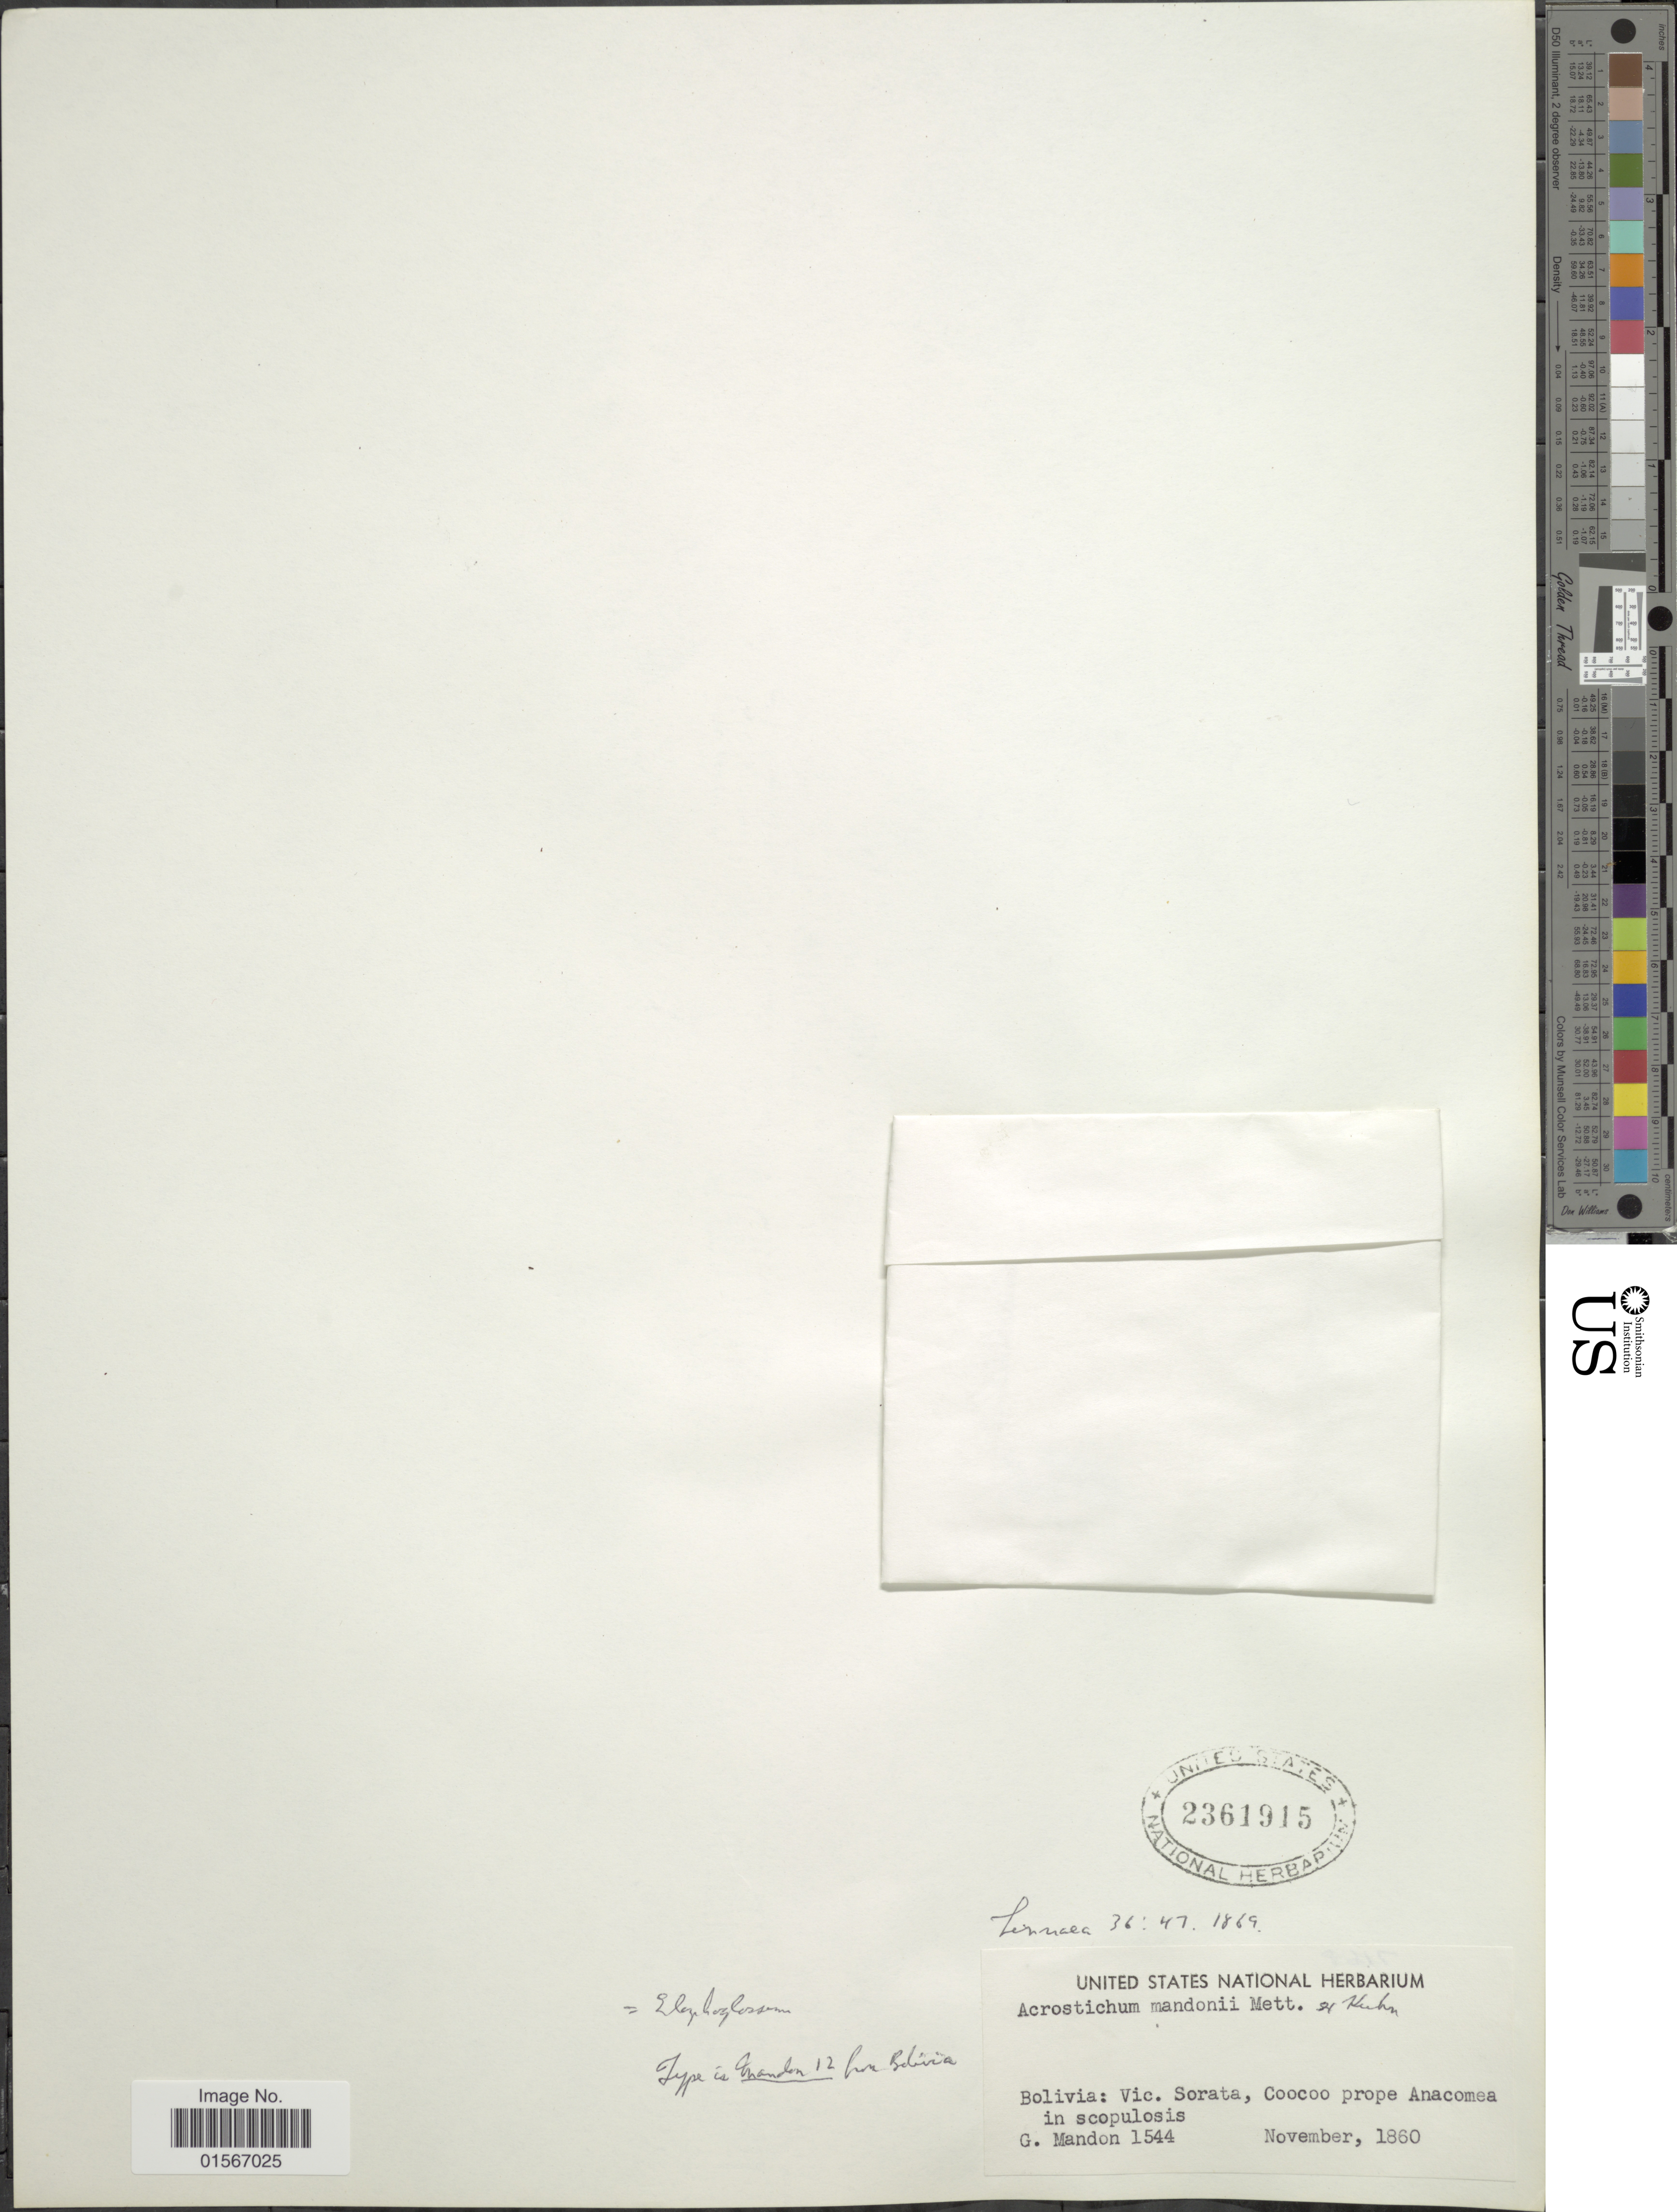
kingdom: Plantae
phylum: Tracheophyta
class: Polypodiopsida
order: Polypodiales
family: Dryopteridaceae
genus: Elaphoglossum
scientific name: Elaphoglossum mandonii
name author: (Mett.) Christ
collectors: G. Mandon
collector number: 1544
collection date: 1860-11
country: Bolivia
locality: Vic. Sorata, Coocoo prope Anacomea in scopulosis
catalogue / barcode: US 2361915